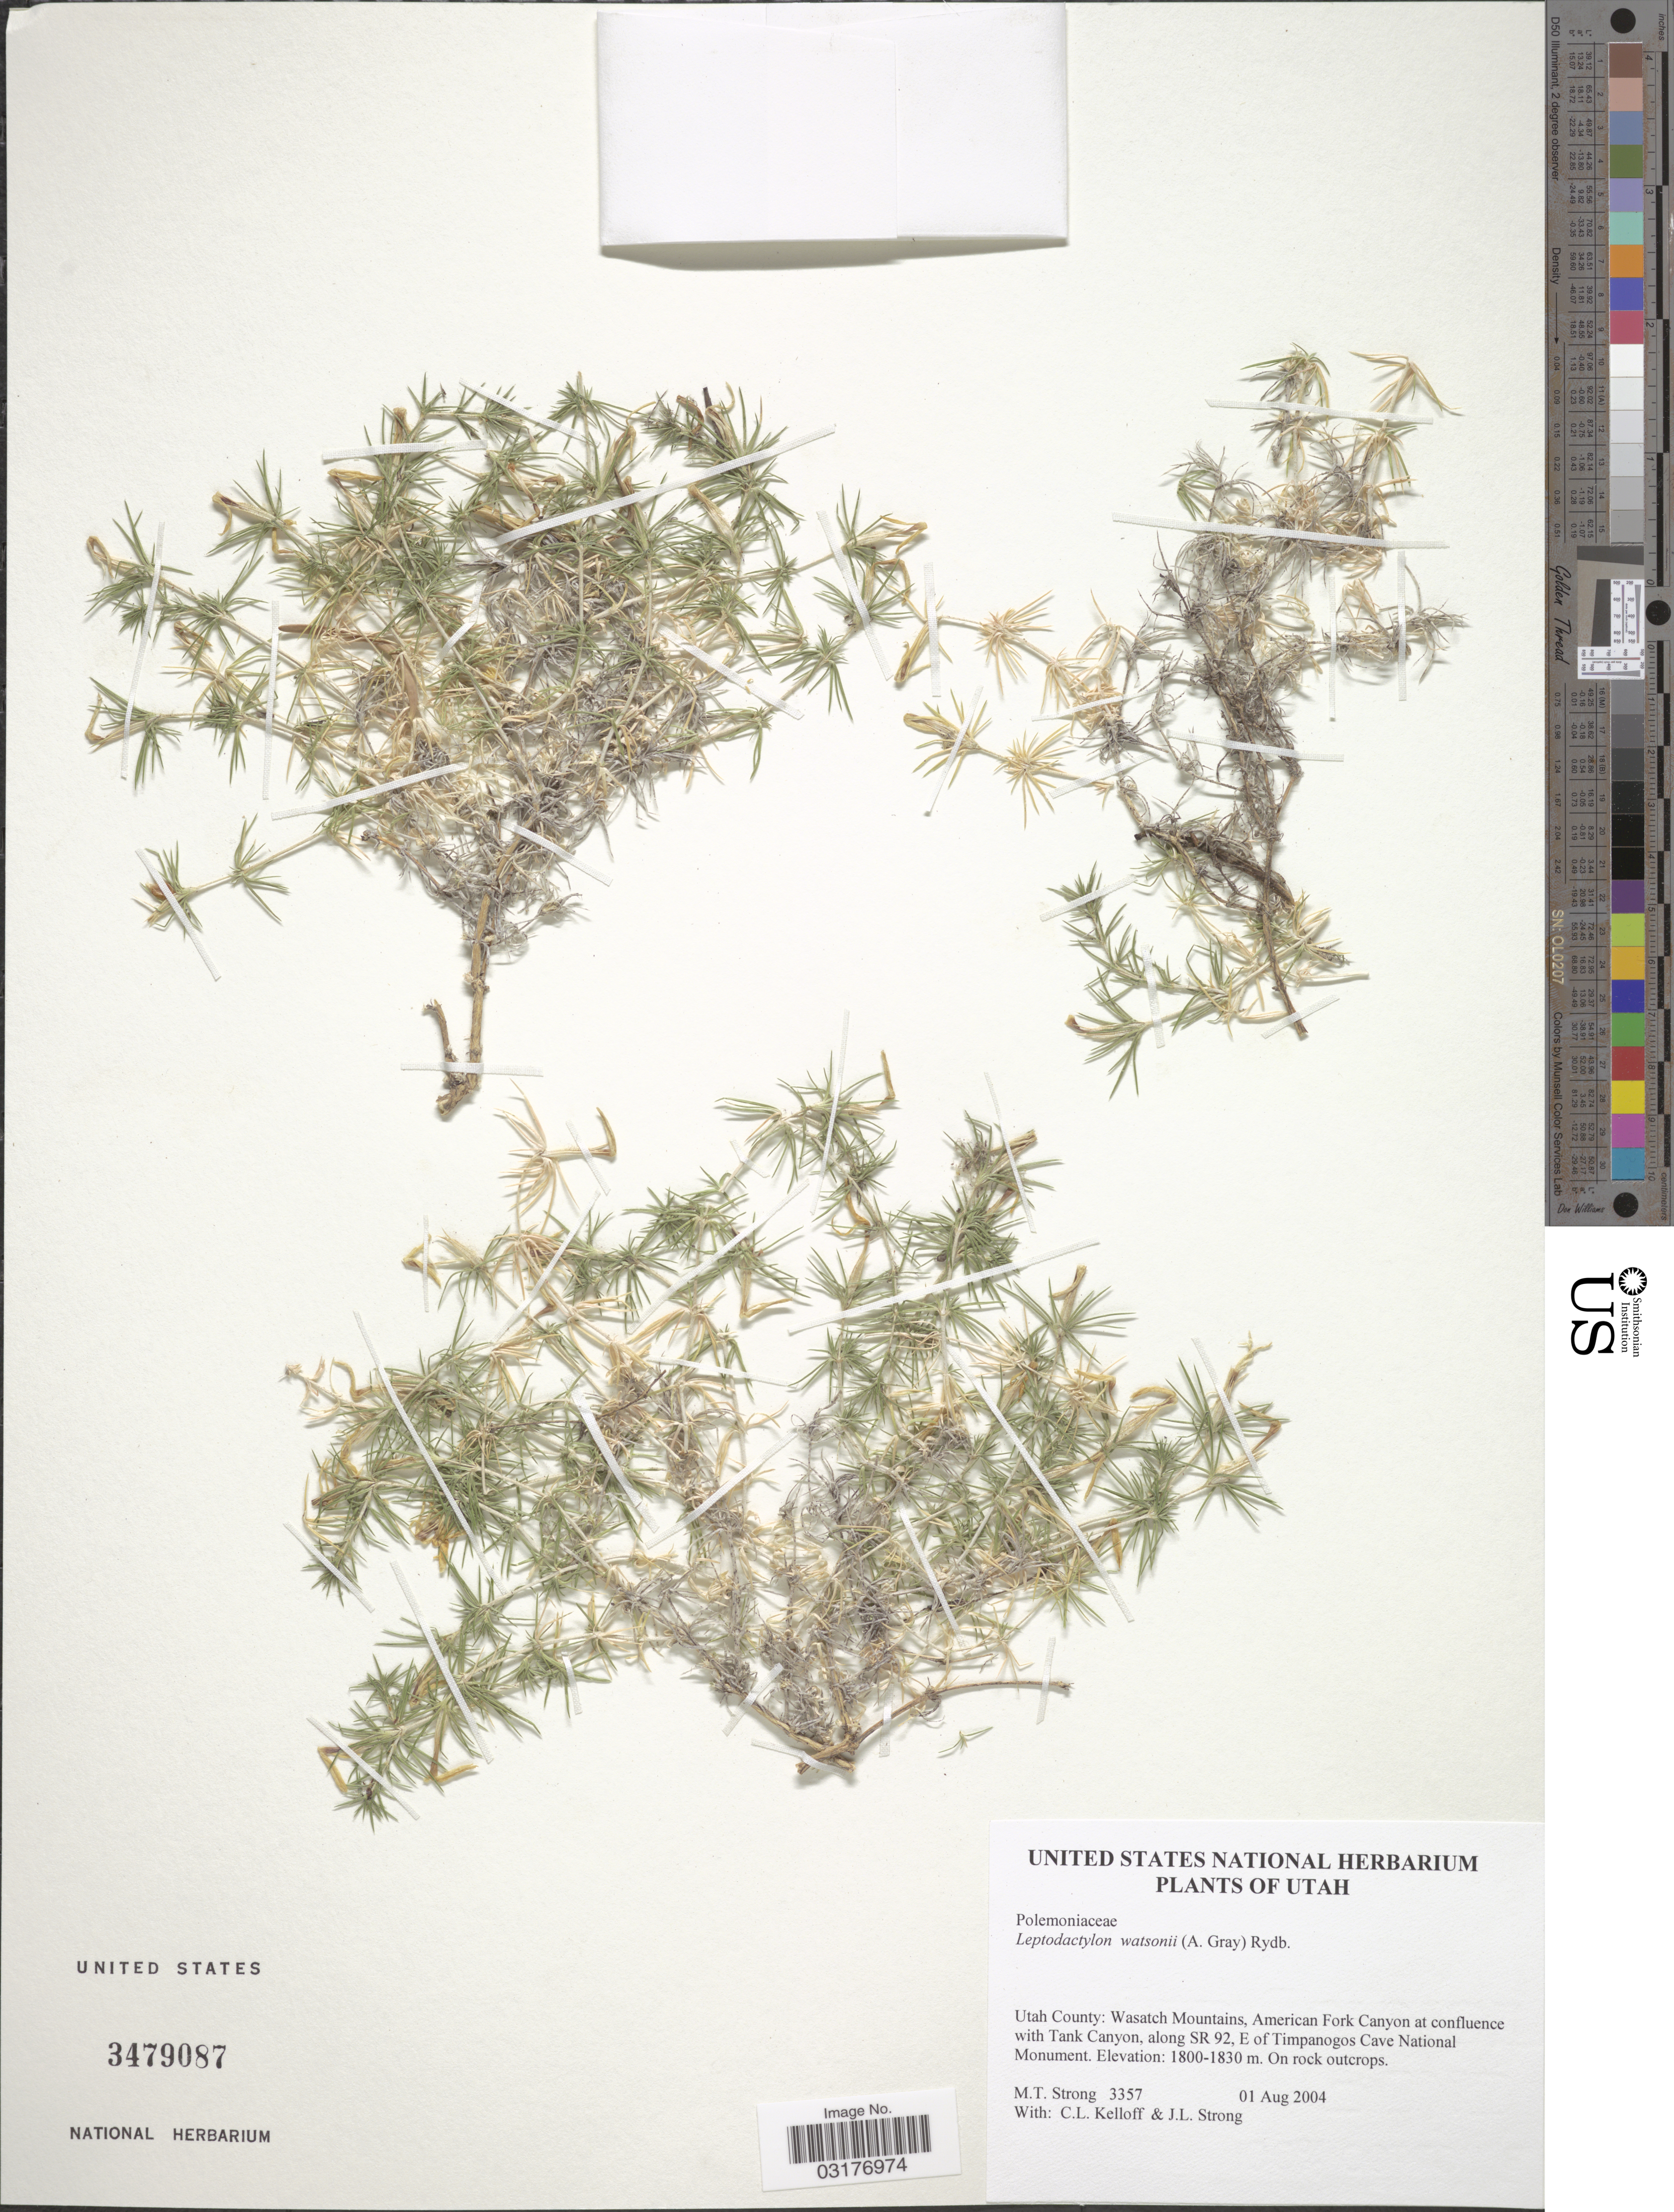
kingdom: Plantae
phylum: Tracheophyta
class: Magnoliopsida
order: Ericales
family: Polemoniaceae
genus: Linanthus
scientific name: Linanthus watsonii subsp. watsonii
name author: (A. Gray) Wherry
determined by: Strong, Mark T., (BOT), Smithsonian Institution - National Museum of Natural History (UNITED STATES)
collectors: M. T. Strong, C. L. Kelloff & J. Strong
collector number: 3357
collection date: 2004-08-01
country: United States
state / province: Utah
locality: Utah County: Wasatch Mountains, American Fork Canyon at confluence with Tank Canyon, along SR 92, E of Timpanogos Cave National Monument.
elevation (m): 1800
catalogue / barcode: US 3479087